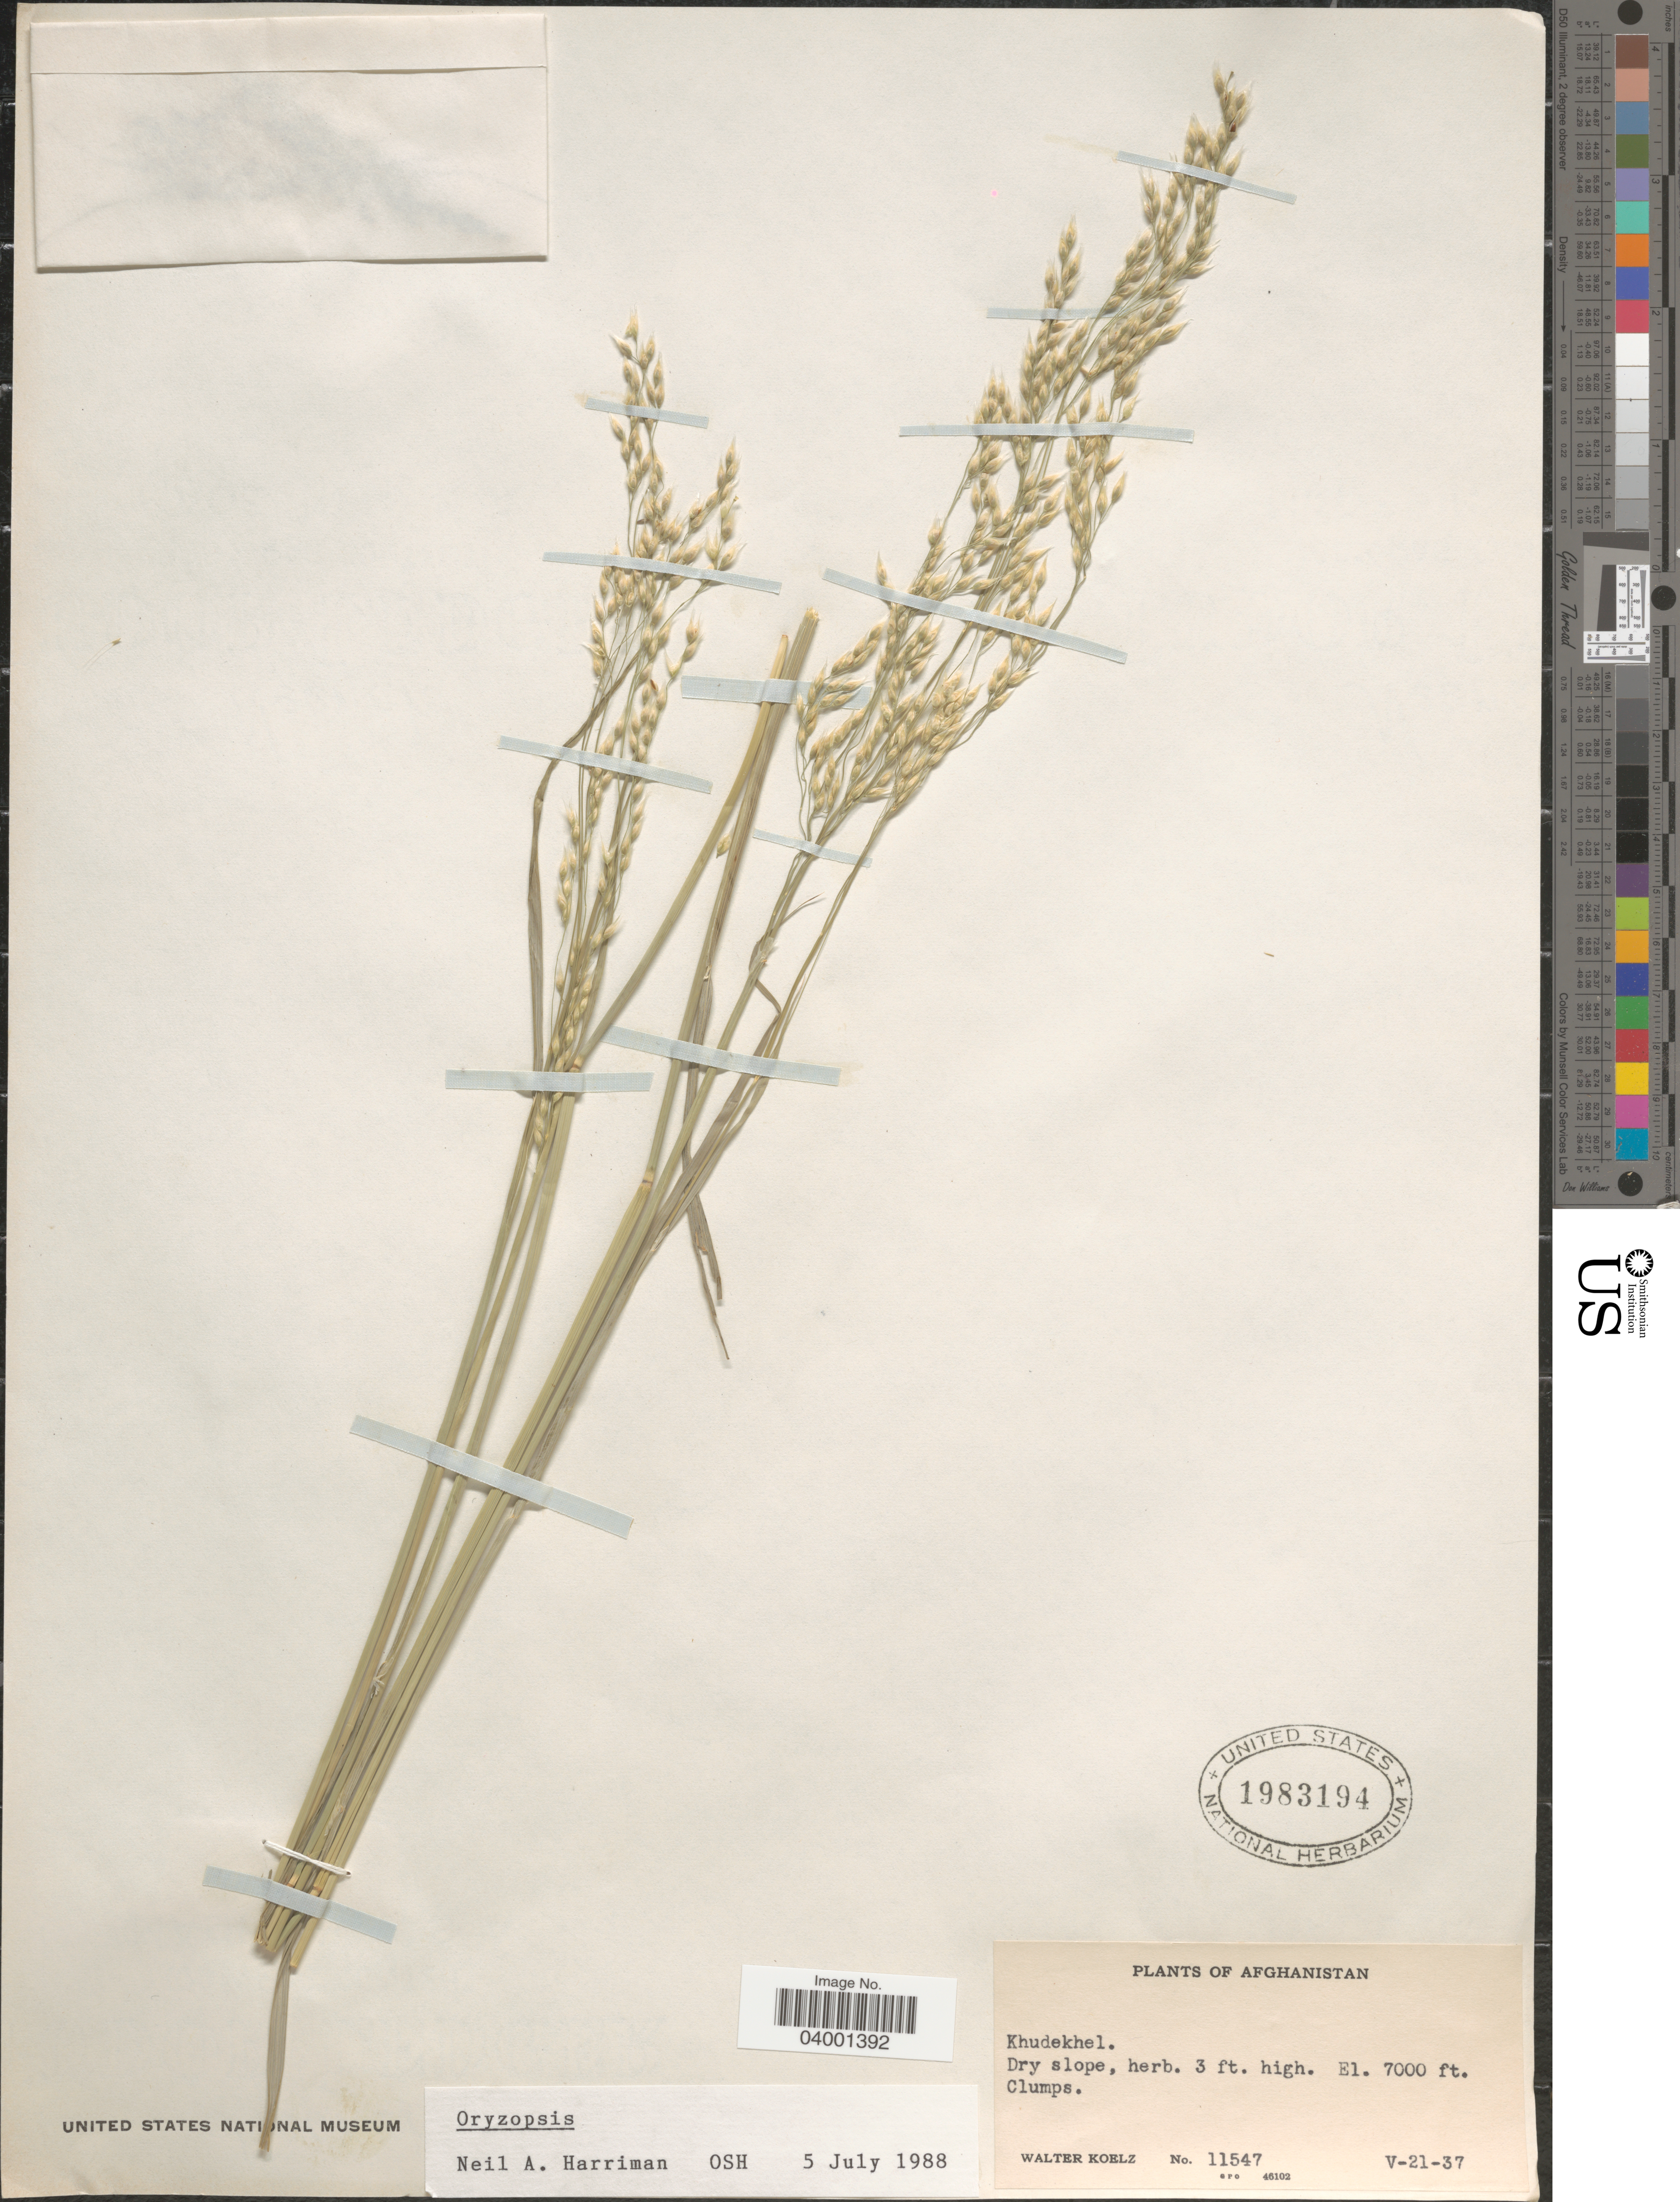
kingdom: Plantae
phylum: Tracheophyta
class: Liliopsida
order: Poales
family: Poaceae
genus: Piptatherum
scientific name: Piptatherum sp.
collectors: W. N. Koelz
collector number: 11547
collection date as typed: Transcribed d/m/y: 21/5/37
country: Afghanistan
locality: Khudekhel.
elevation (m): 2134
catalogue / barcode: US 1983194